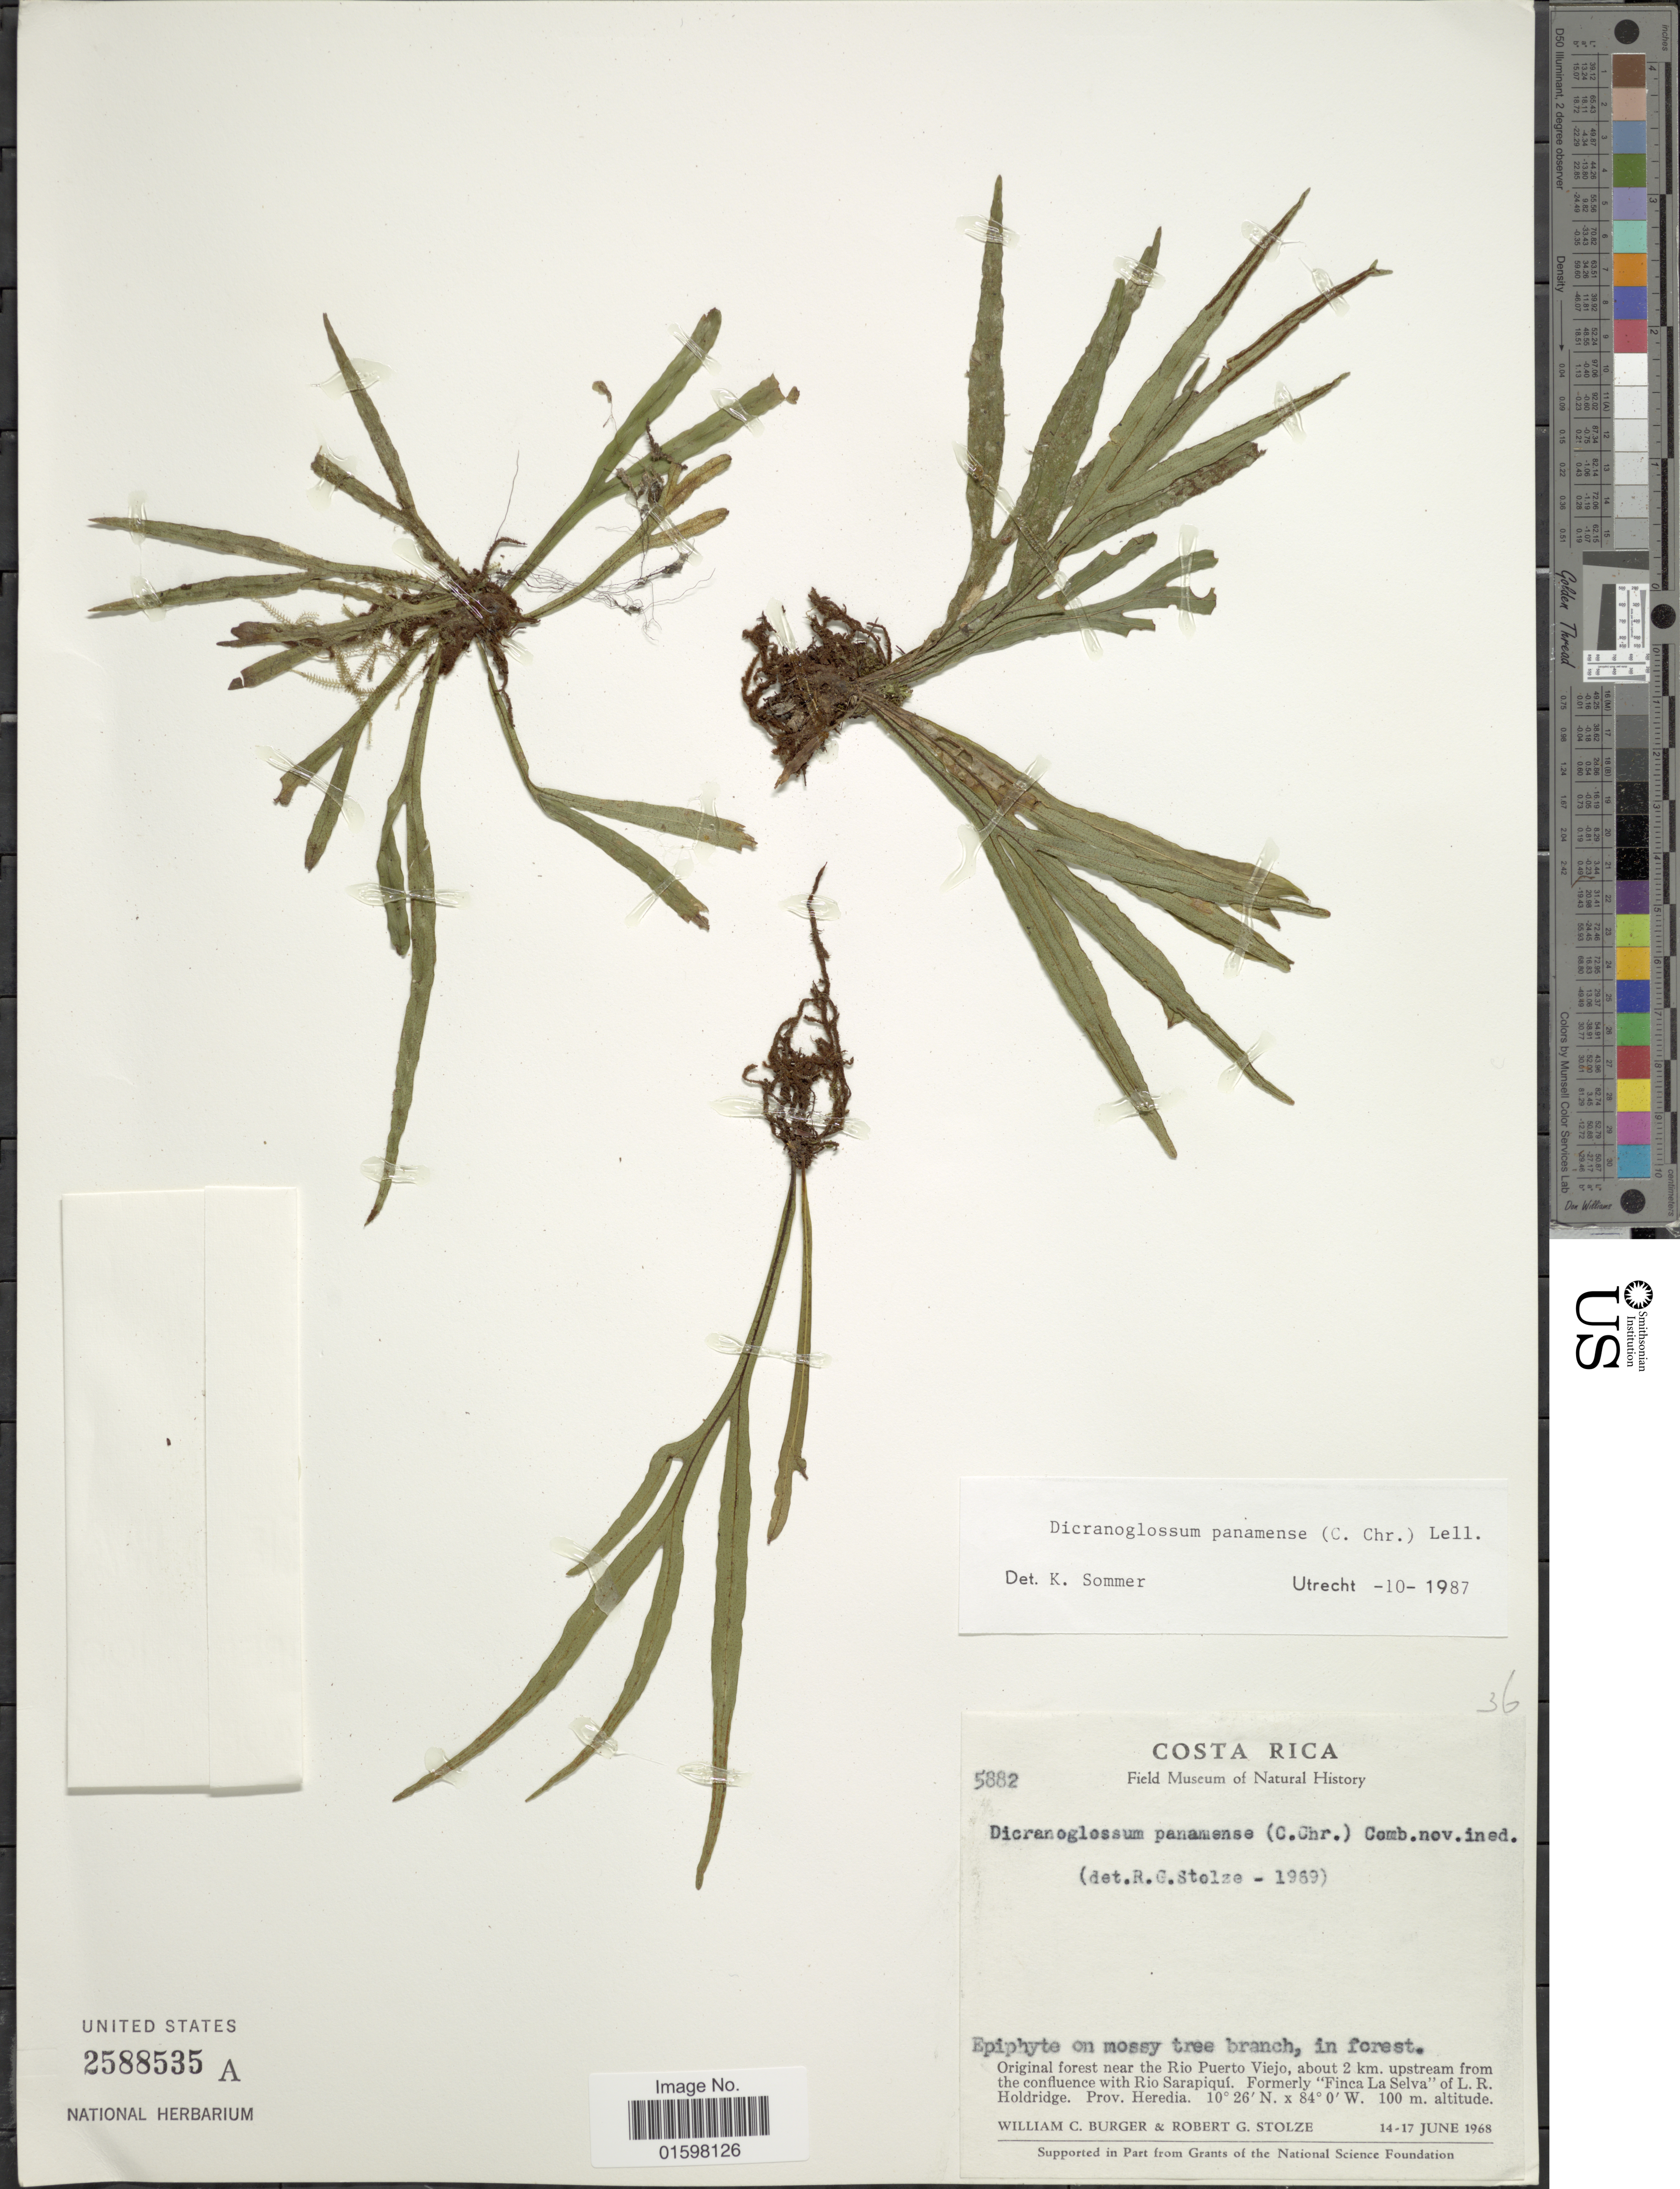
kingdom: Plantae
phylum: Tracheophyta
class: Polypodiopsida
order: Polypodiales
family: Polypodiaceae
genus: Pleopeltis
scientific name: Pleopeltis panamensis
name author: (Weath.) Pic. Serm.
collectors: W. Burger & R. G. Stolze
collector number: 5882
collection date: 1968-06-14/1968-06-17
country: Costa Rica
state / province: Heredia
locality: Original forest near the Rio Puerto Viejo, about 2 km. upstream from the confluence with Rio Sarapiqui, Formerly "Finca La Selva" of L. R. Holdridge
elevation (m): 100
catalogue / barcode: US 2588535A